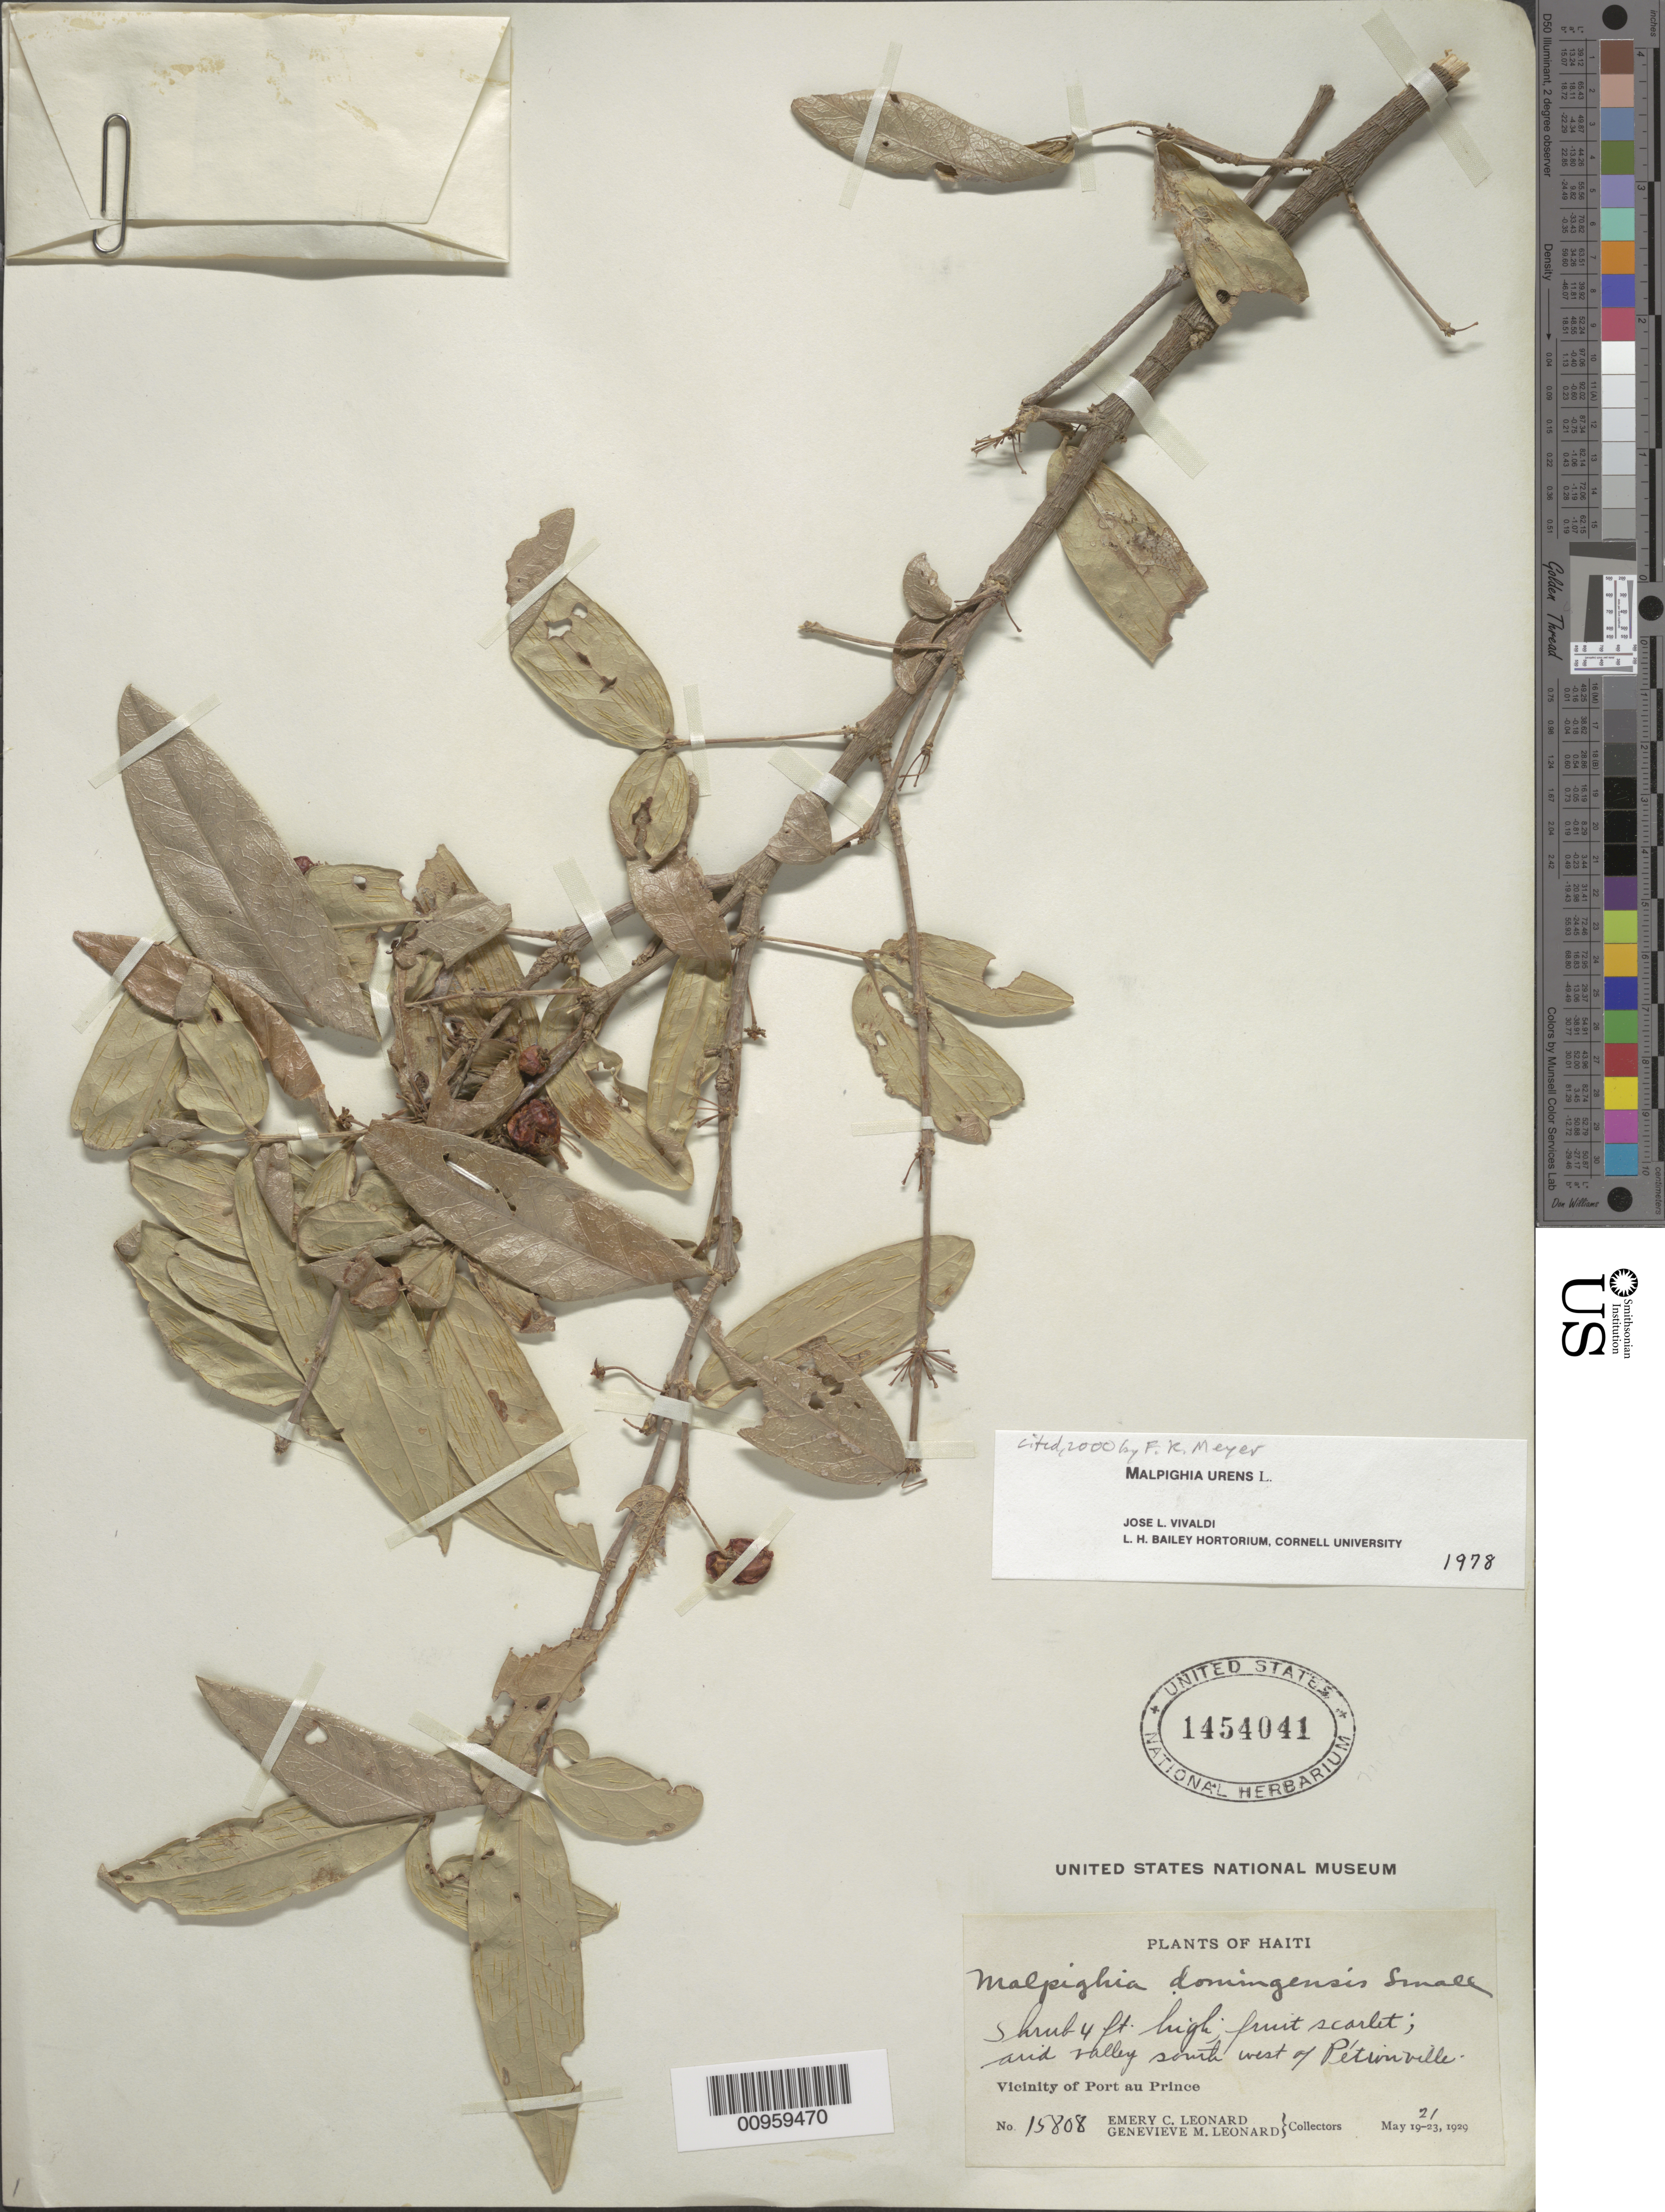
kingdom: Plantae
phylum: Tracheophyta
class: Magnoliopsida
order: Malpighiales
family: Malpighiaceae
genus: Malpighia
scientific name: Malpighia urens subsp. urens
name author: L.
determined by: Meyer, F. K.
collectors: E. C. Leonard & G. M. Leonard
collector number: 15808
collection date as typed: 21 May 1929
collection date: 1929-05-21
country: Haiti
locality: Vicinity of Port au Prince, SW of Pétionville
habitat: Arid valley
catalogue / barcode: US 1454041